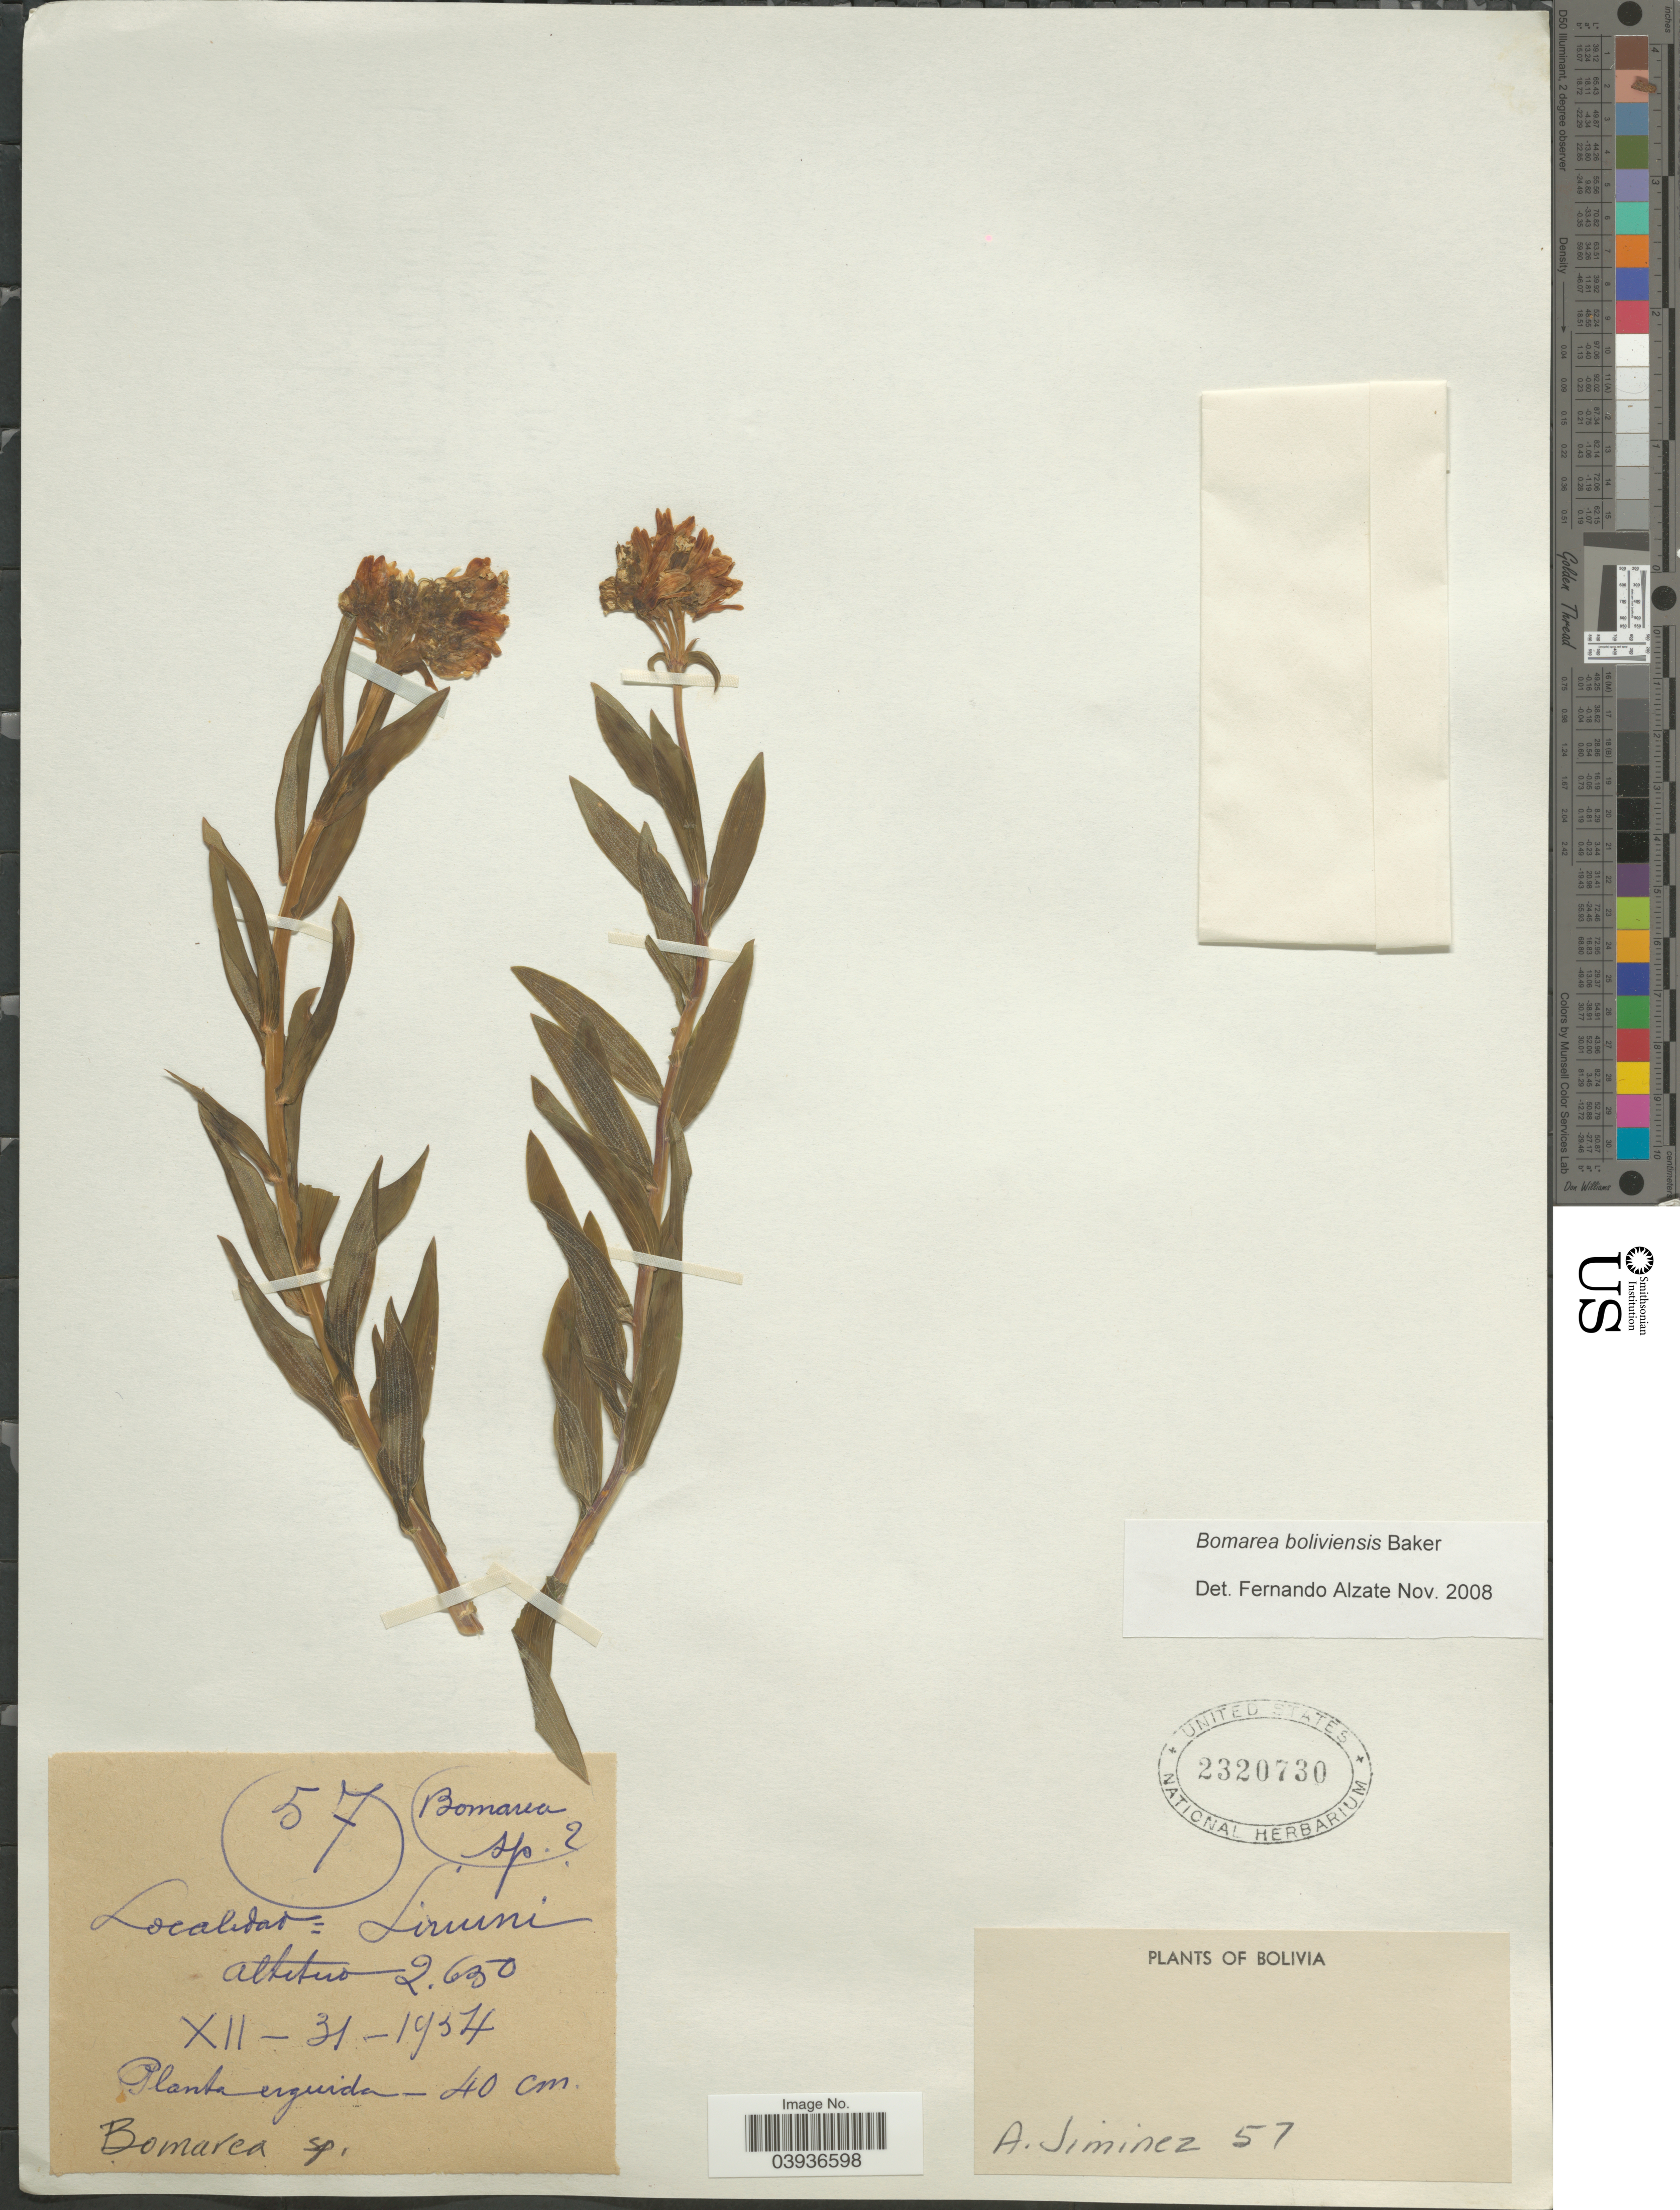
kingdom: Plantae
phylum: Tracheophyta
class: Liliopsida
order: Liliales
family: Alstroemeriaceae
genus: Bomarea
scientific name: Bomarea boliviensis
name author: Baker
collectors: A. Jiminez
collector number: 57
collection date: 1954-12-31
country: Bolivia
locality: Liriuni.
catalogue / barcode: US 2320730